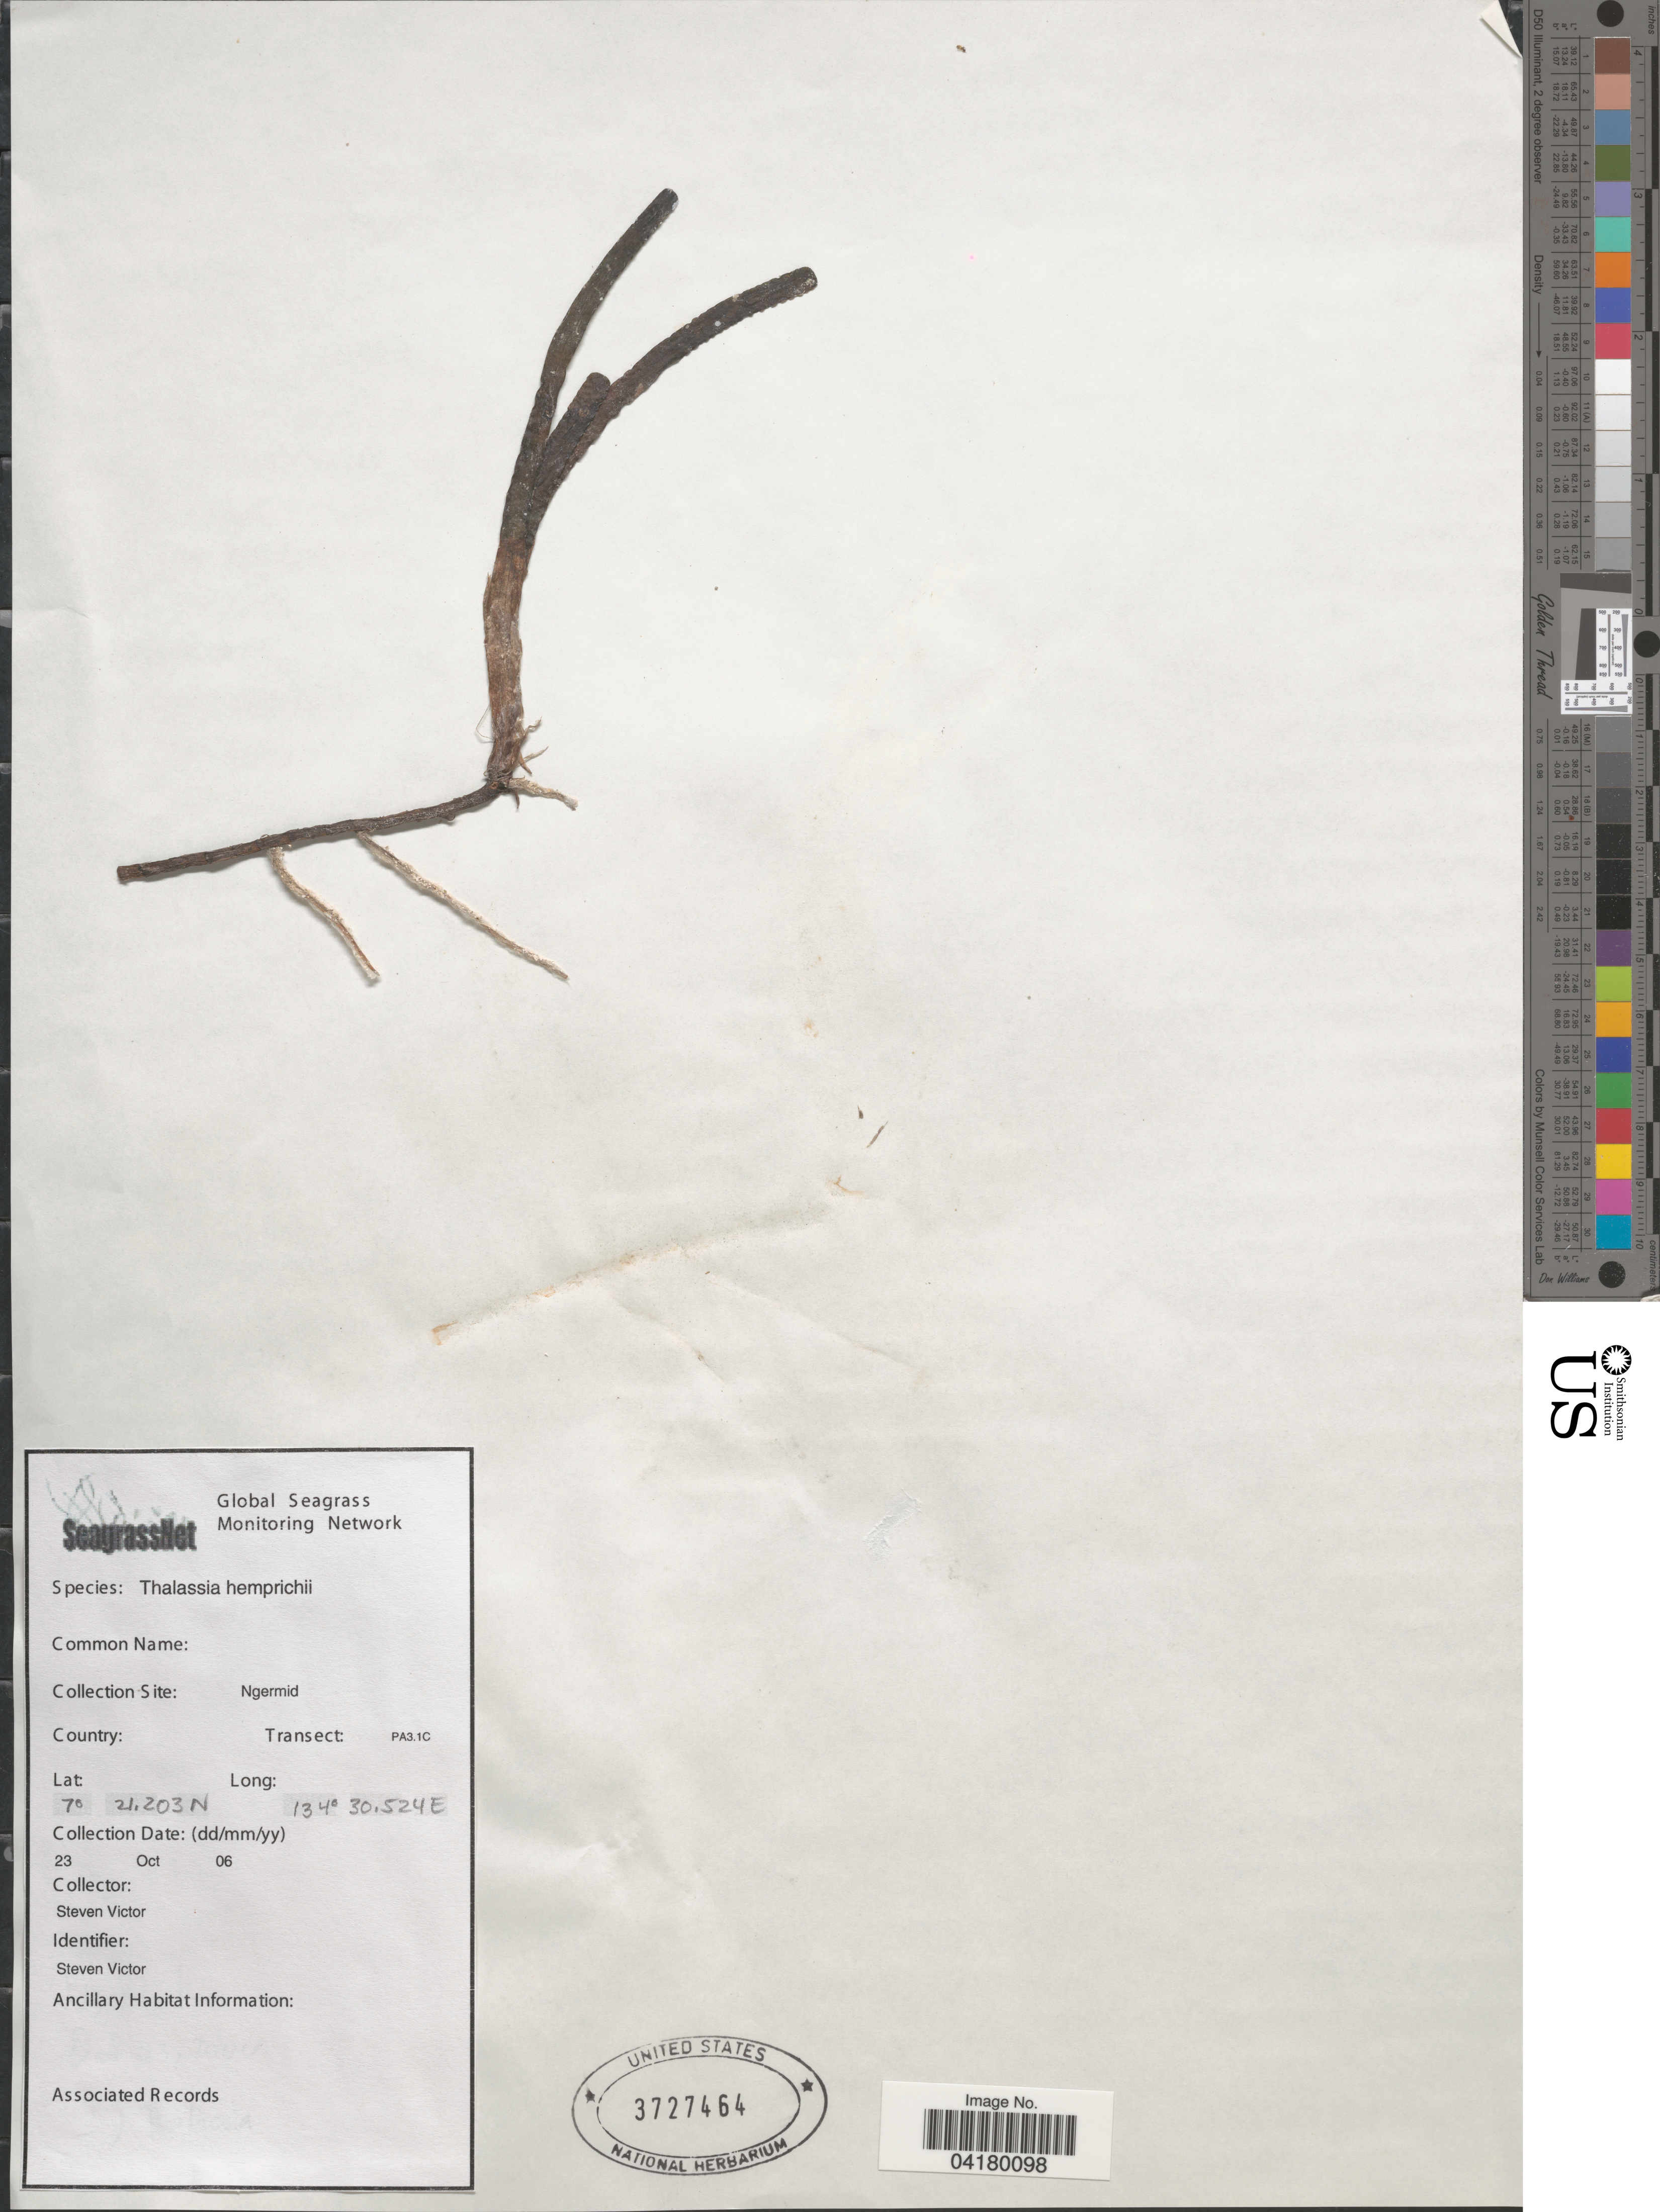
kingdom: Plantae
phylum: Tracheophyta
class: Liliopsida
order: Alismatales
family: Hydrocharitaceae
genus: Thalassia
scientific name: Thalassia hemprichii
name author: Asch.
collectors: S. Victor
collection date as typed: Transcribed d/m/y: 23/10/6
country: Palau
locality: Collection Site: Ngermid. Transect: PA3.1C.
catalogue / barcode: US 3727464